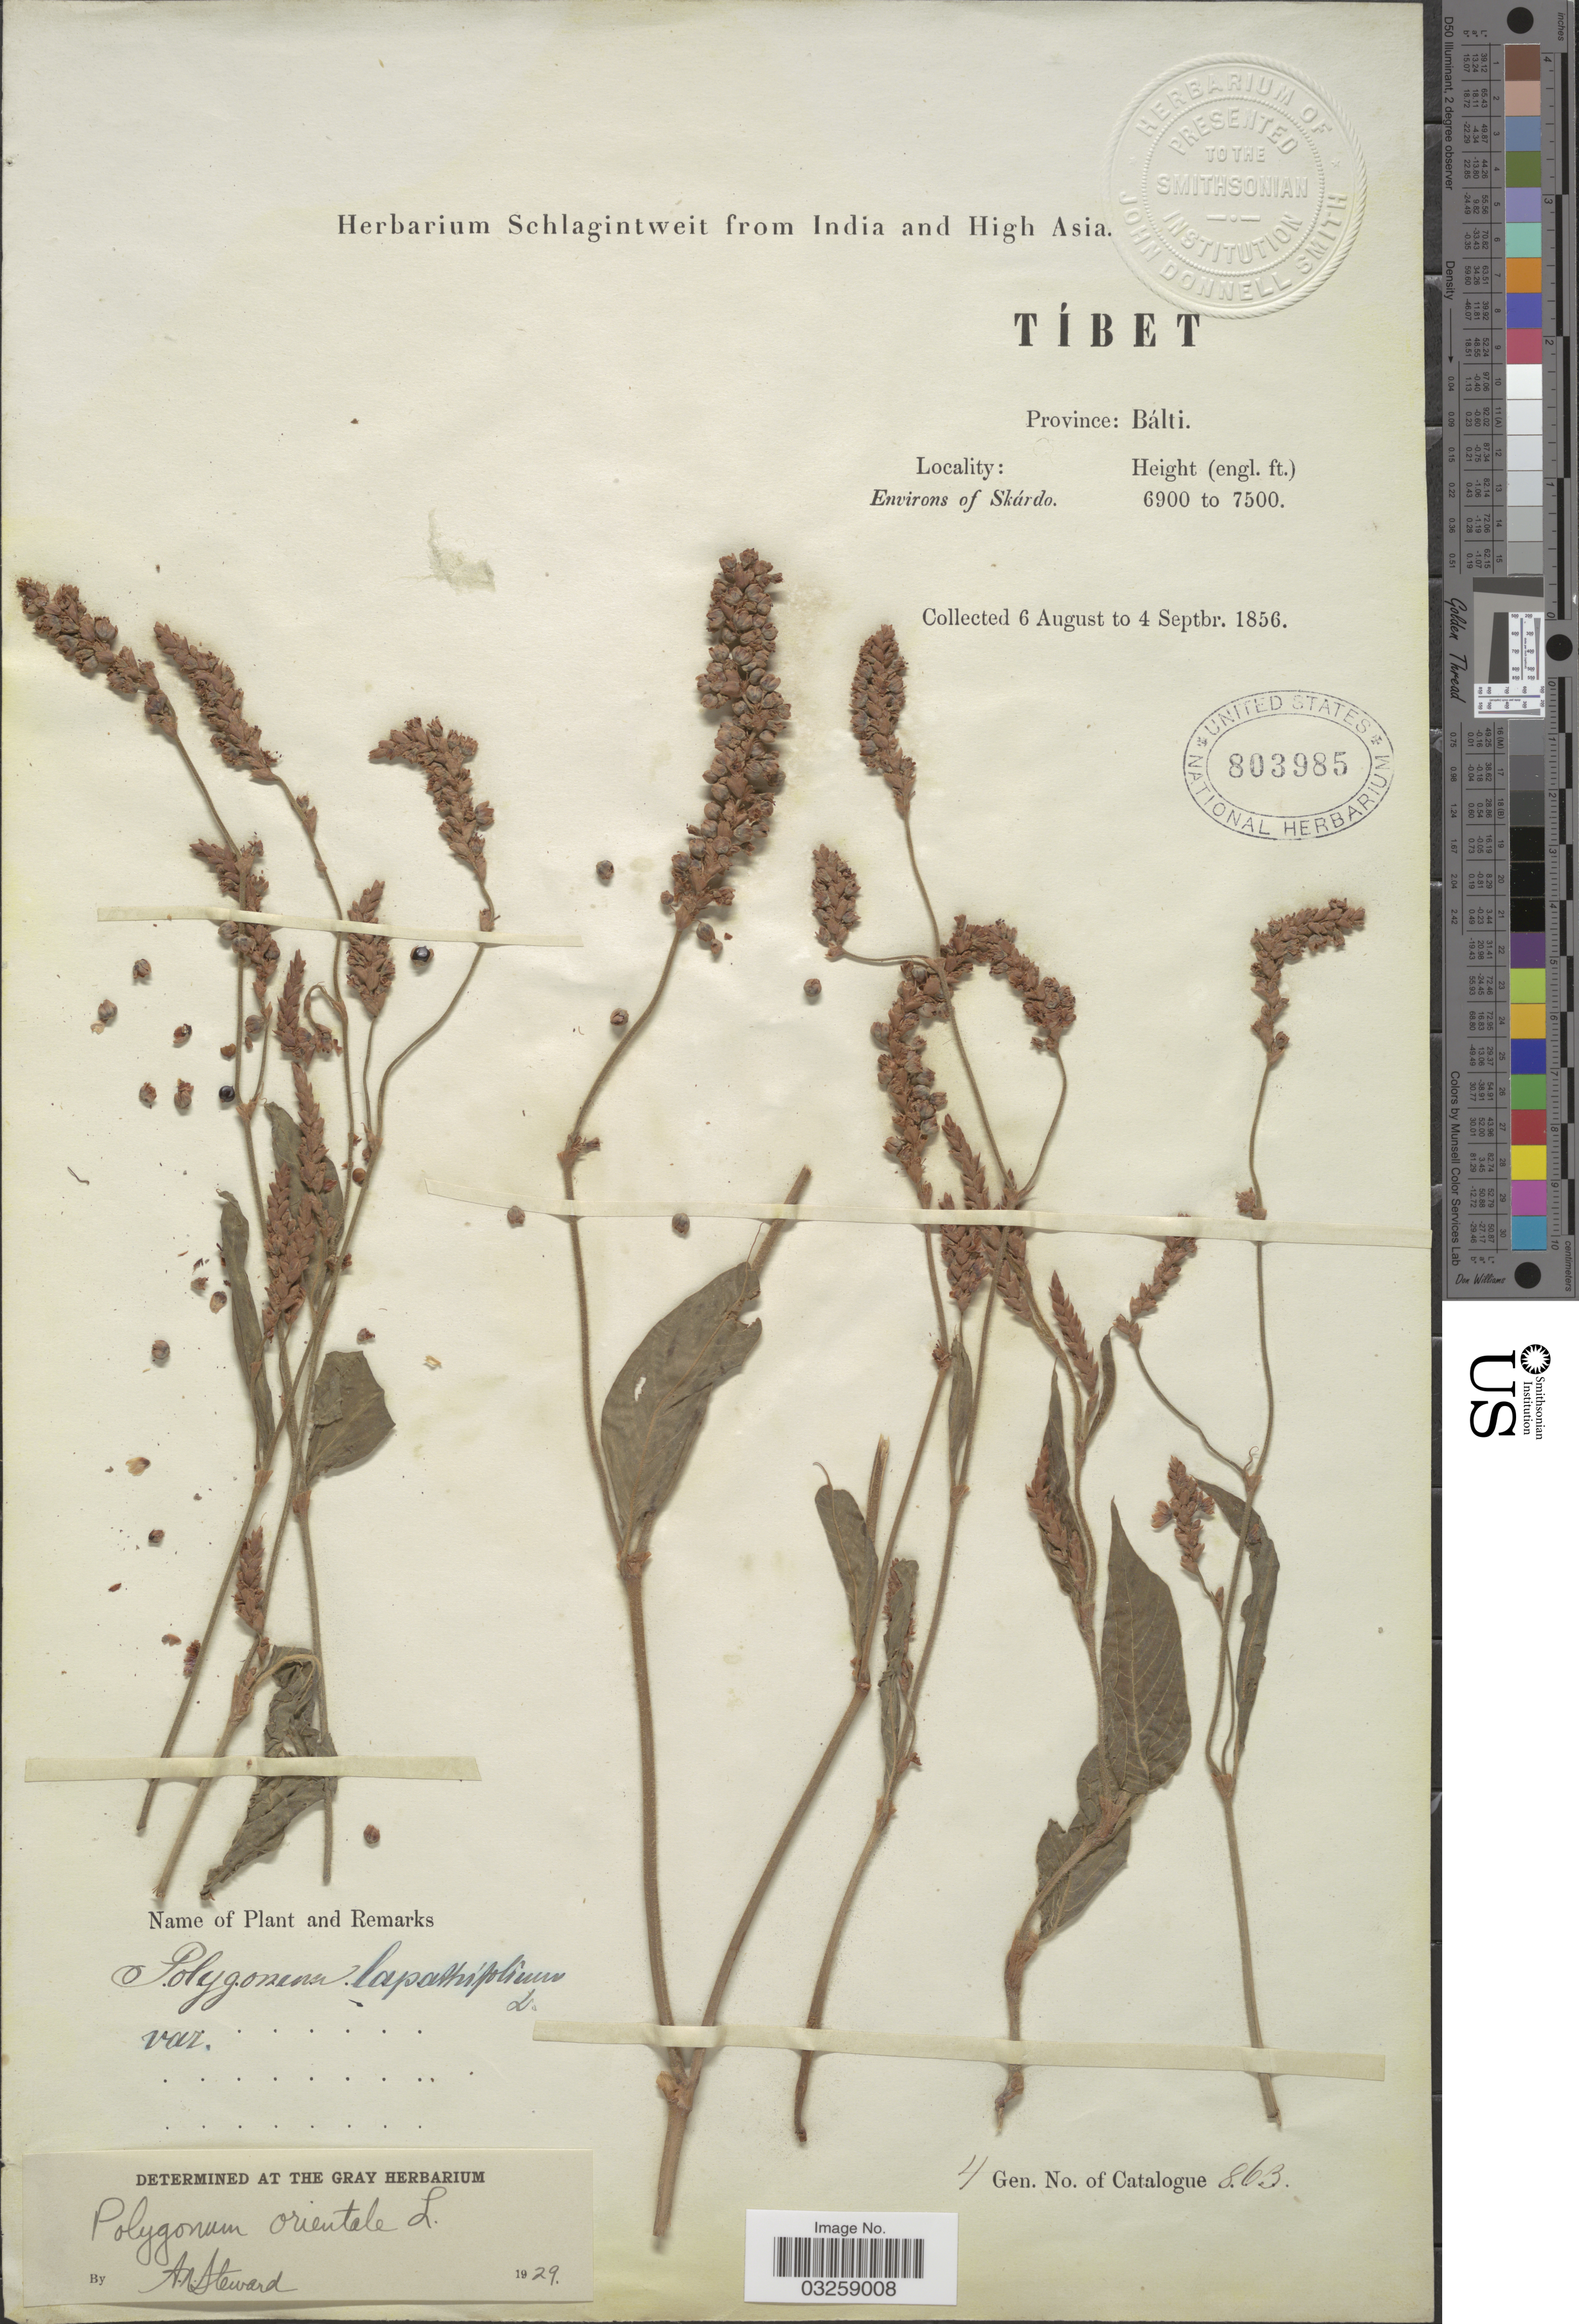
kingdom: Plantae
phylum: Tracheophyta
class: Magnoliopsida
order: Caryophyllales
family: Polygonaceae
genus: Polygonum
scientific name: Polygonum orientale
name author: L.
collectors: ex herb. Schlagintweit from India and High Asia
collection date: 1856-08-06/1856-09-04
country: China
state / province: Xizang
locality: Tíbet. Province: Bálti. Environs of Skárdo.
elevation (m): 2103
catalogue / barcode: US 803985